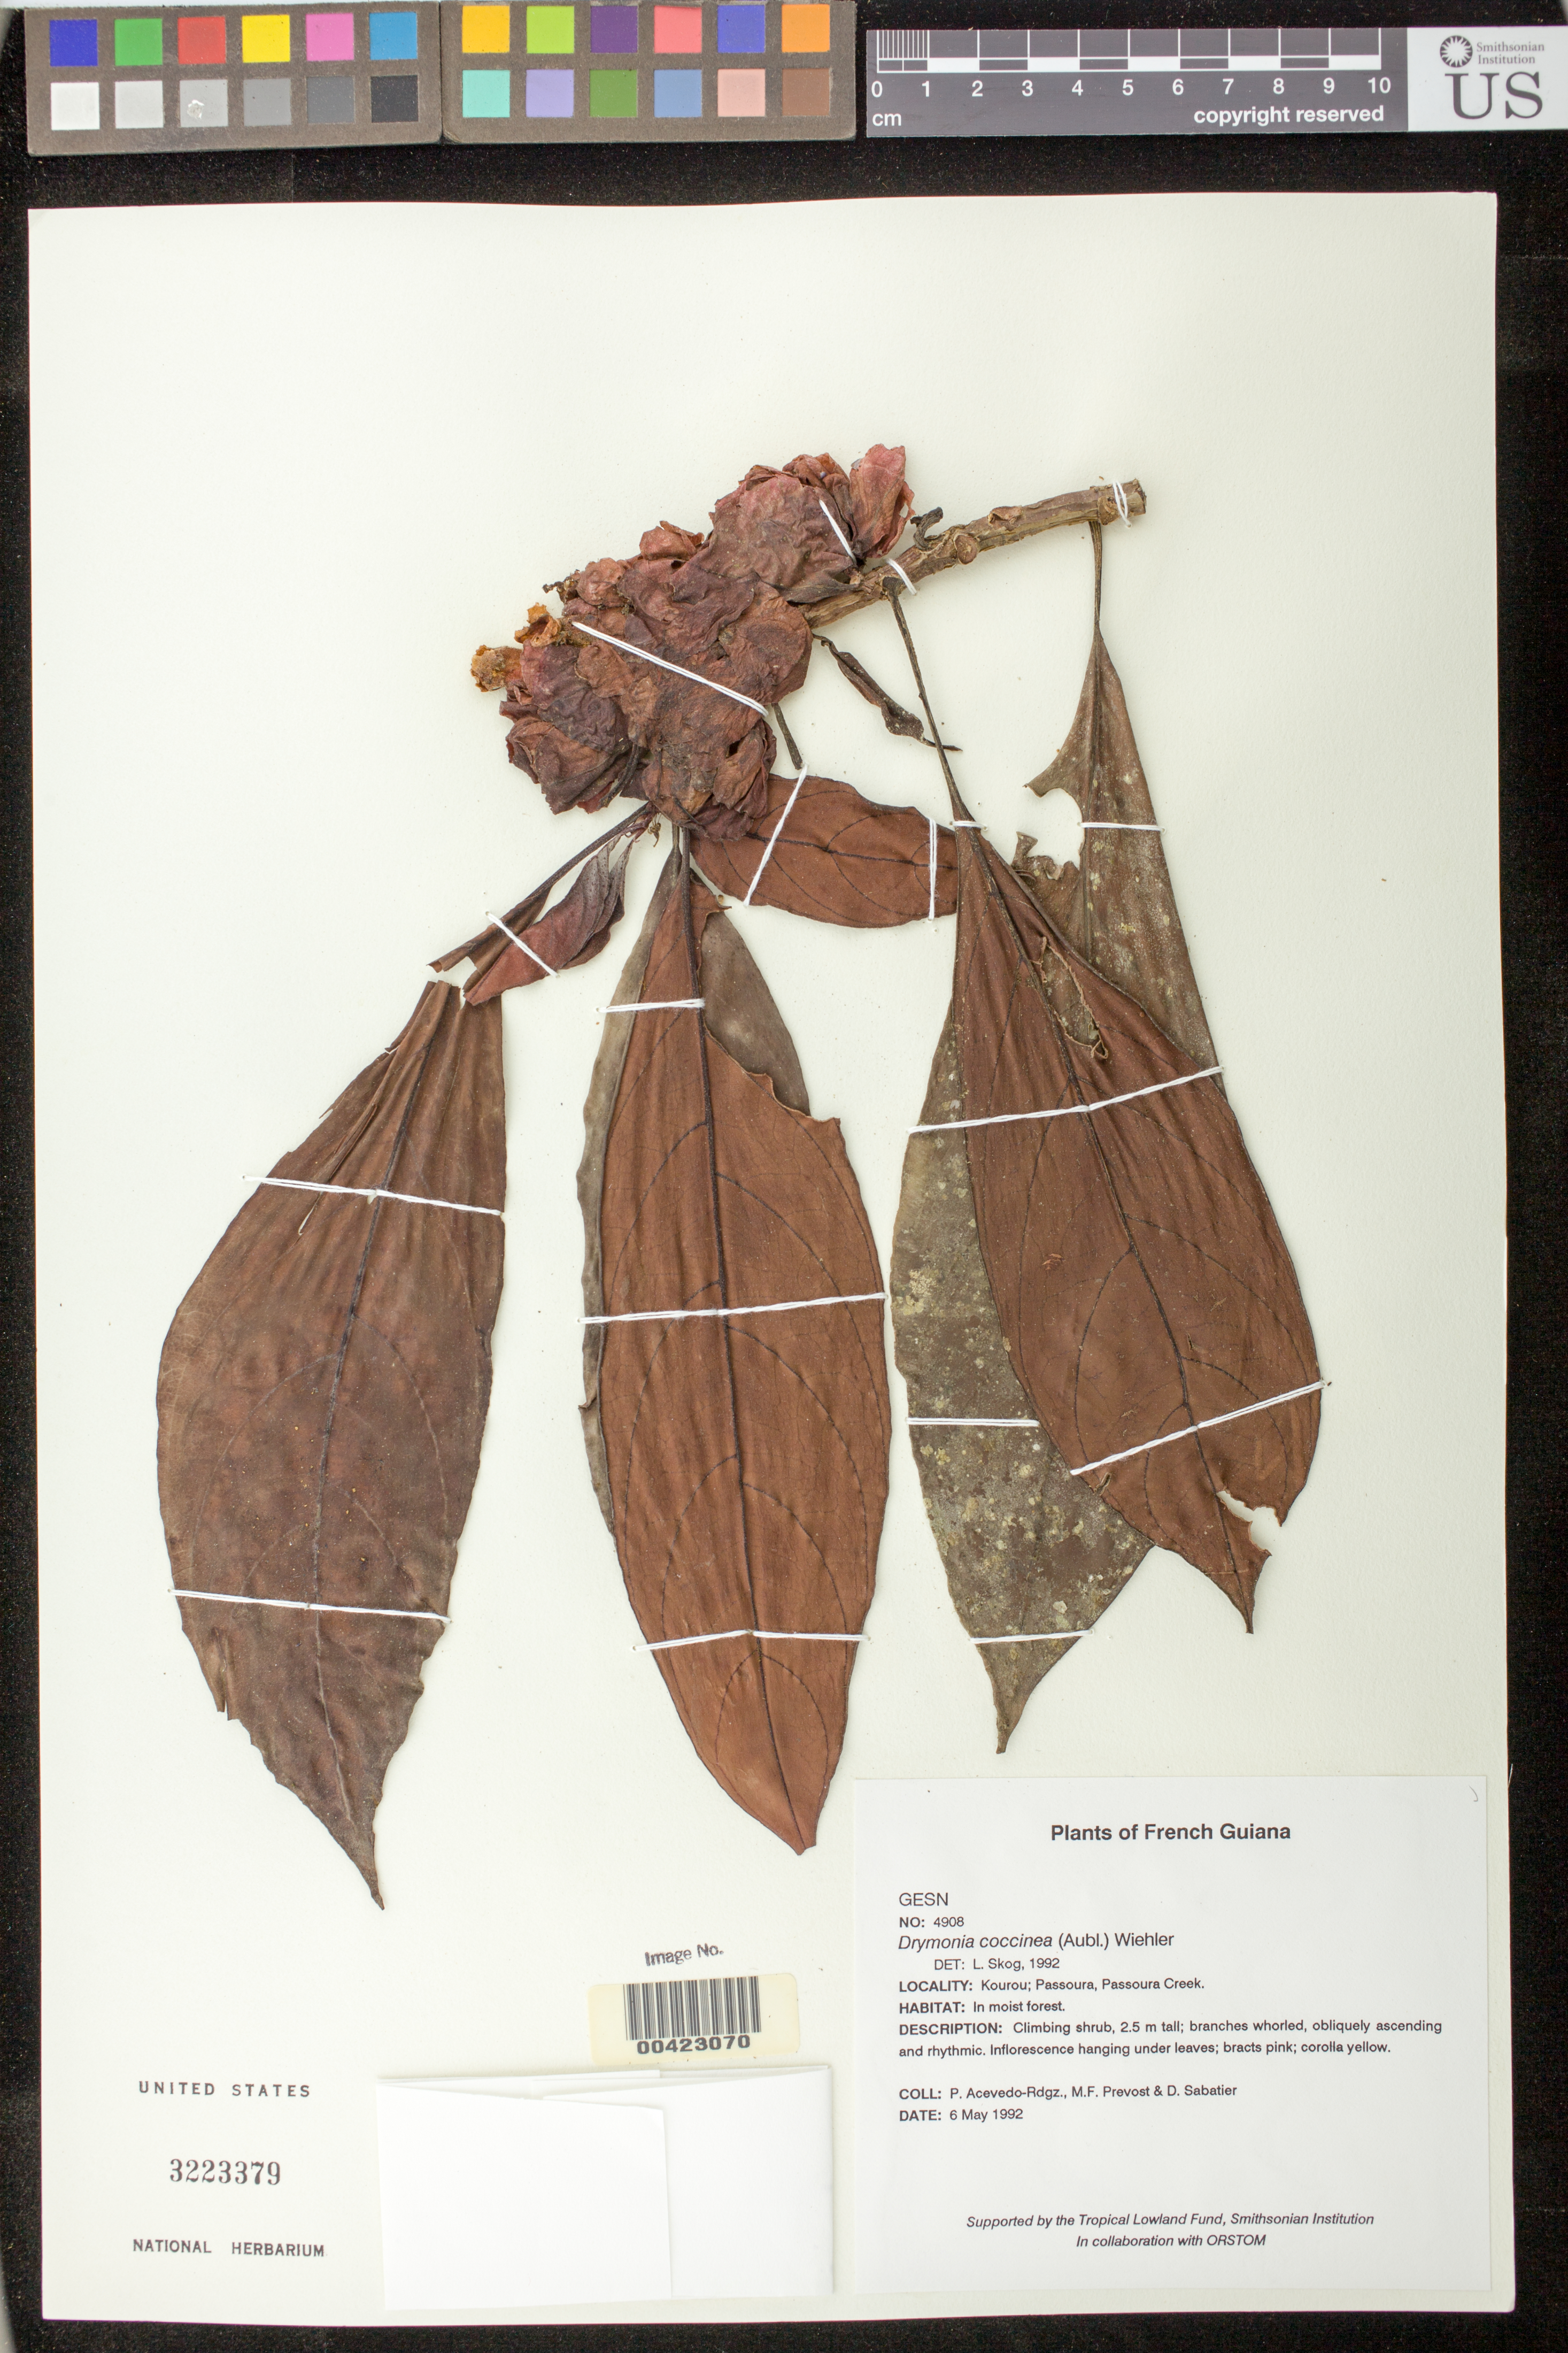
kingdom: Plantae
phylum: Tracheophyta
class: Magnoliopsida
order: Lamiales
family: Gesneriaceae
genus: Drymonia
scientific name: Drymonia coccinea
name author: (Aubl.) Wiehler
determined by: Skog, Laurence E.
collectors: P. Acevedo-Rodr., M.-F. Prévost & D. Sabatier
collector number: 4908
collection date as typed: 06 May 1992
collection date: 1992-05-06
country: French Guiana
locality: Kourou; Passoura, Passoura Creek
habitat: In moist forest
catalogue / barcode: US 3223379